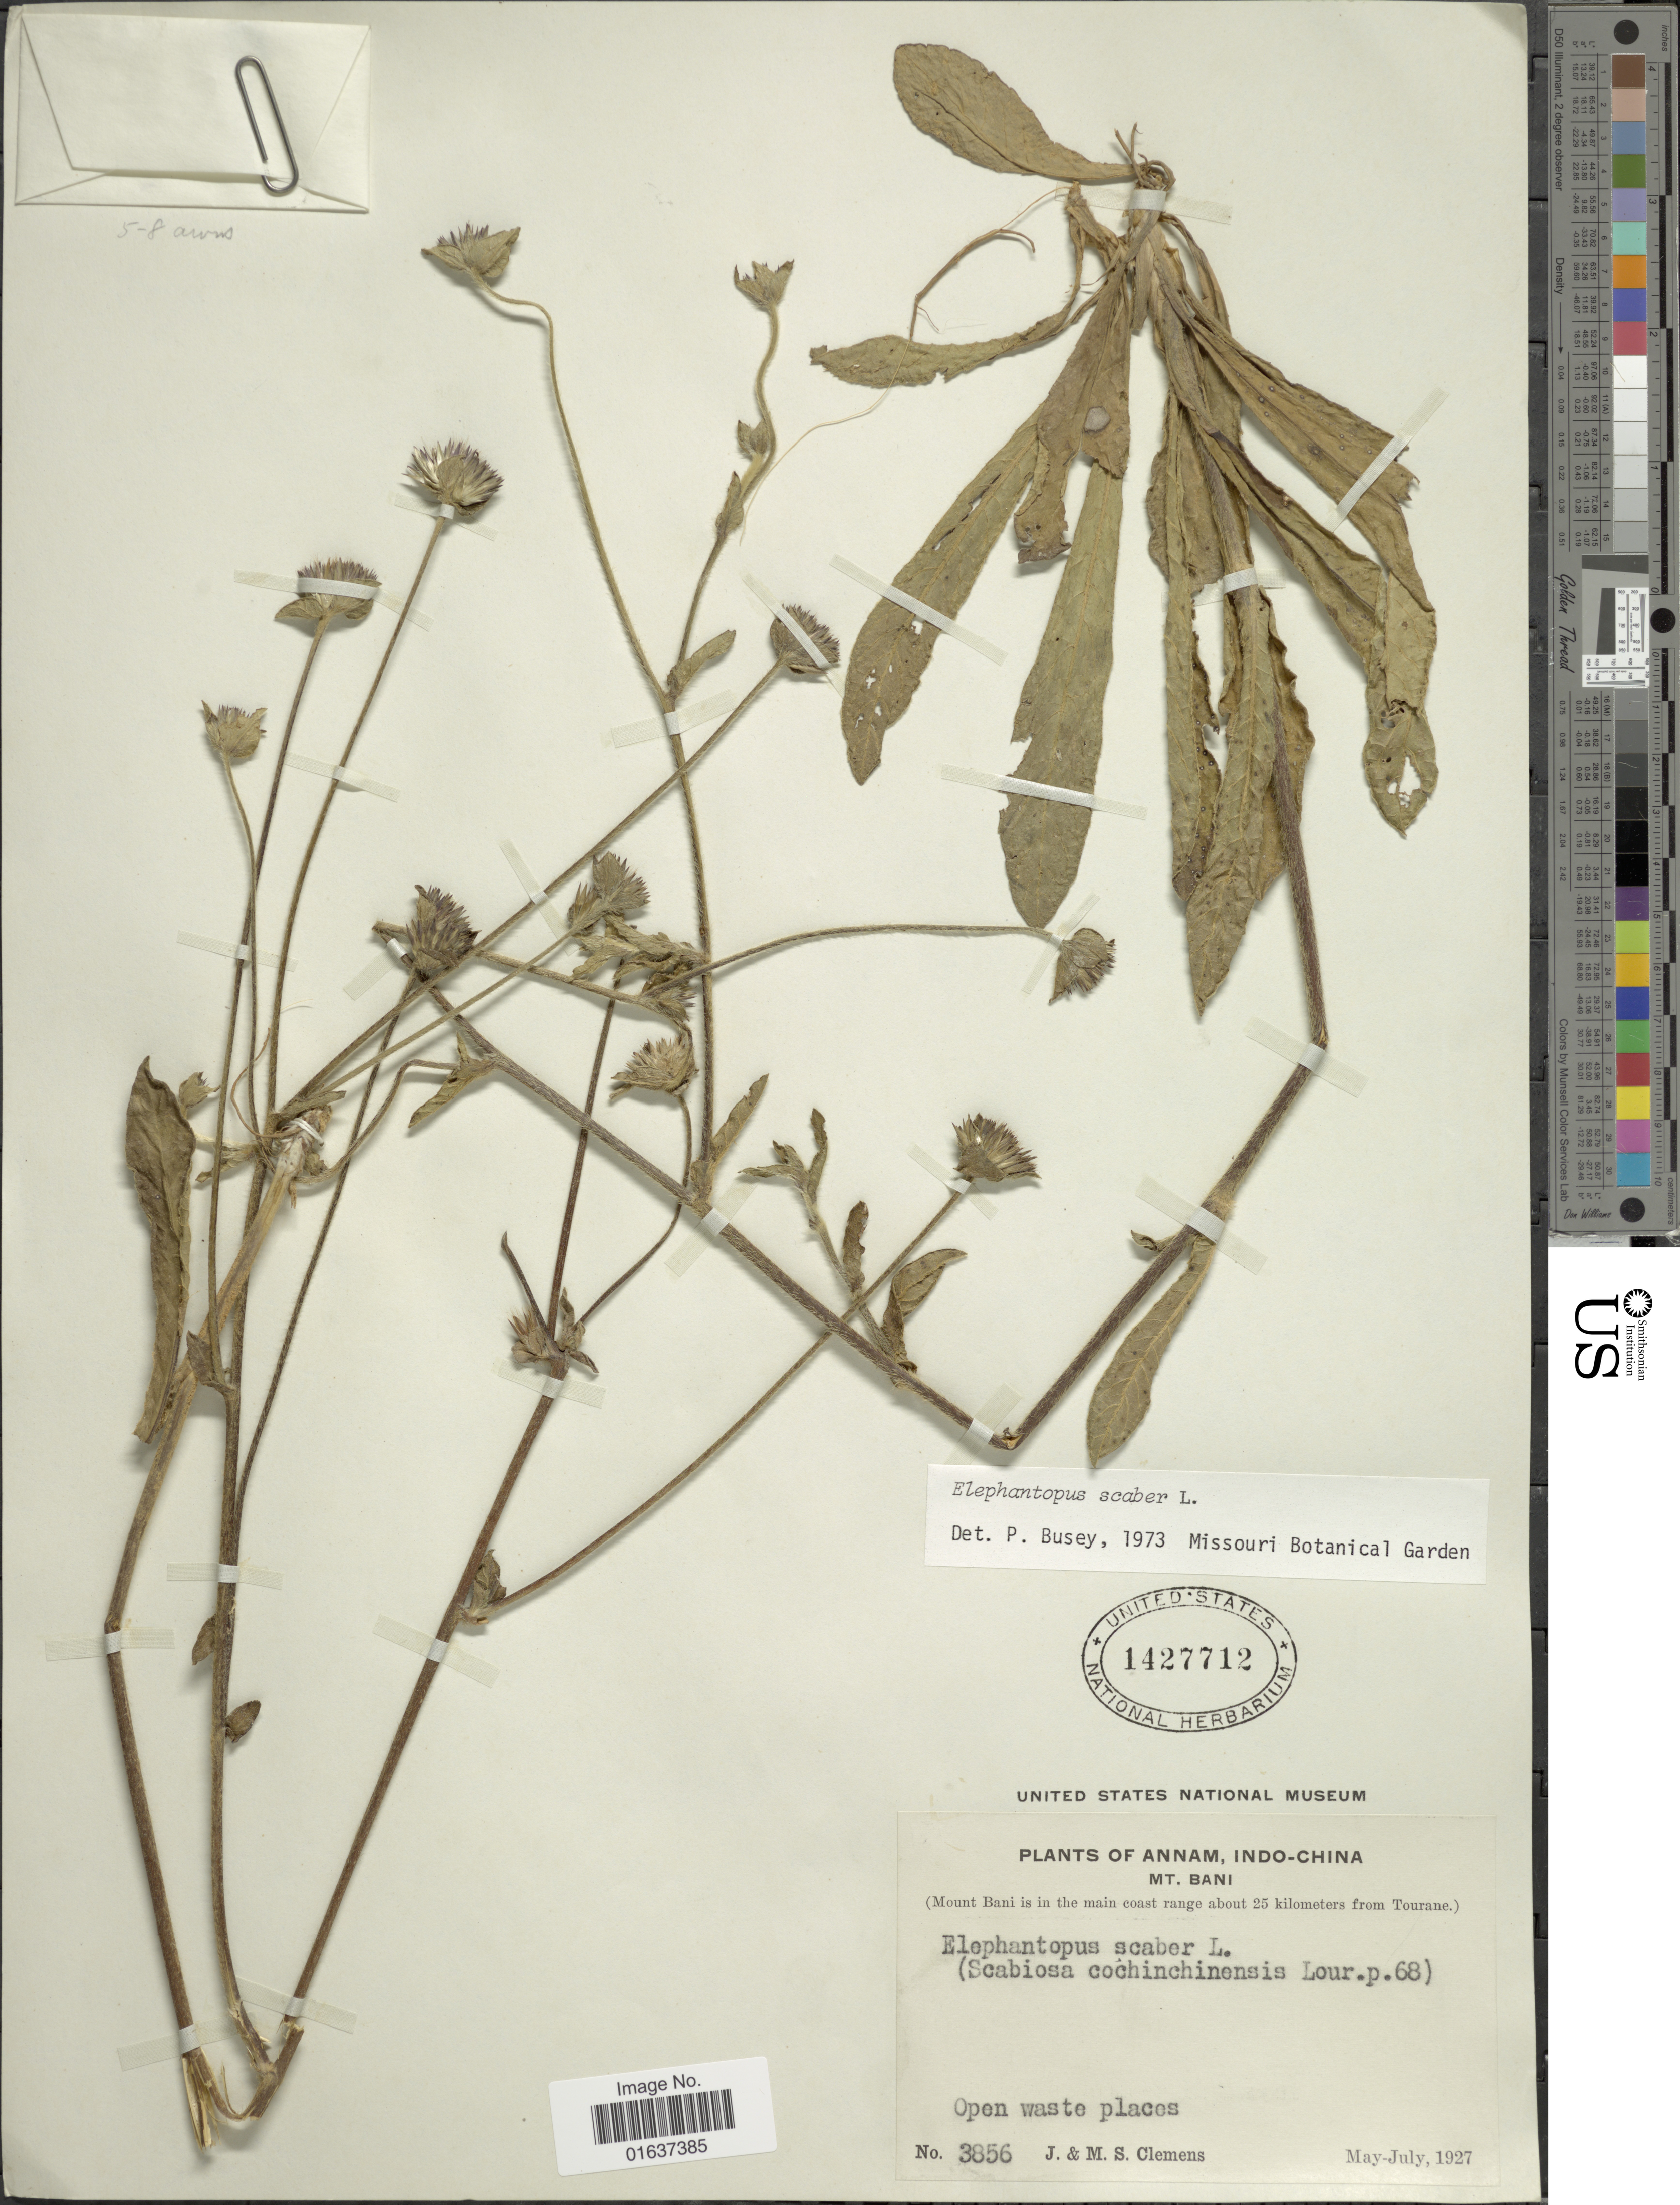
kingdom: Plantae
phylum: Tracheophyta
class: Magnoliopsida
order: Asterales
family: Asteraceae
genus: Elephantopus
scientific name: Elephantopus scaber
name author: L.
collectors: J. Clemens & M. S. Clemens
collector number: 3856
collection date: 1927-05/1927-07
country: Vietnam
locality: Mt. Bani, (Mount Bani is in the main coast range about 25 kilometer from Tourane)open waste places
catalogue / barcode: US 1427712